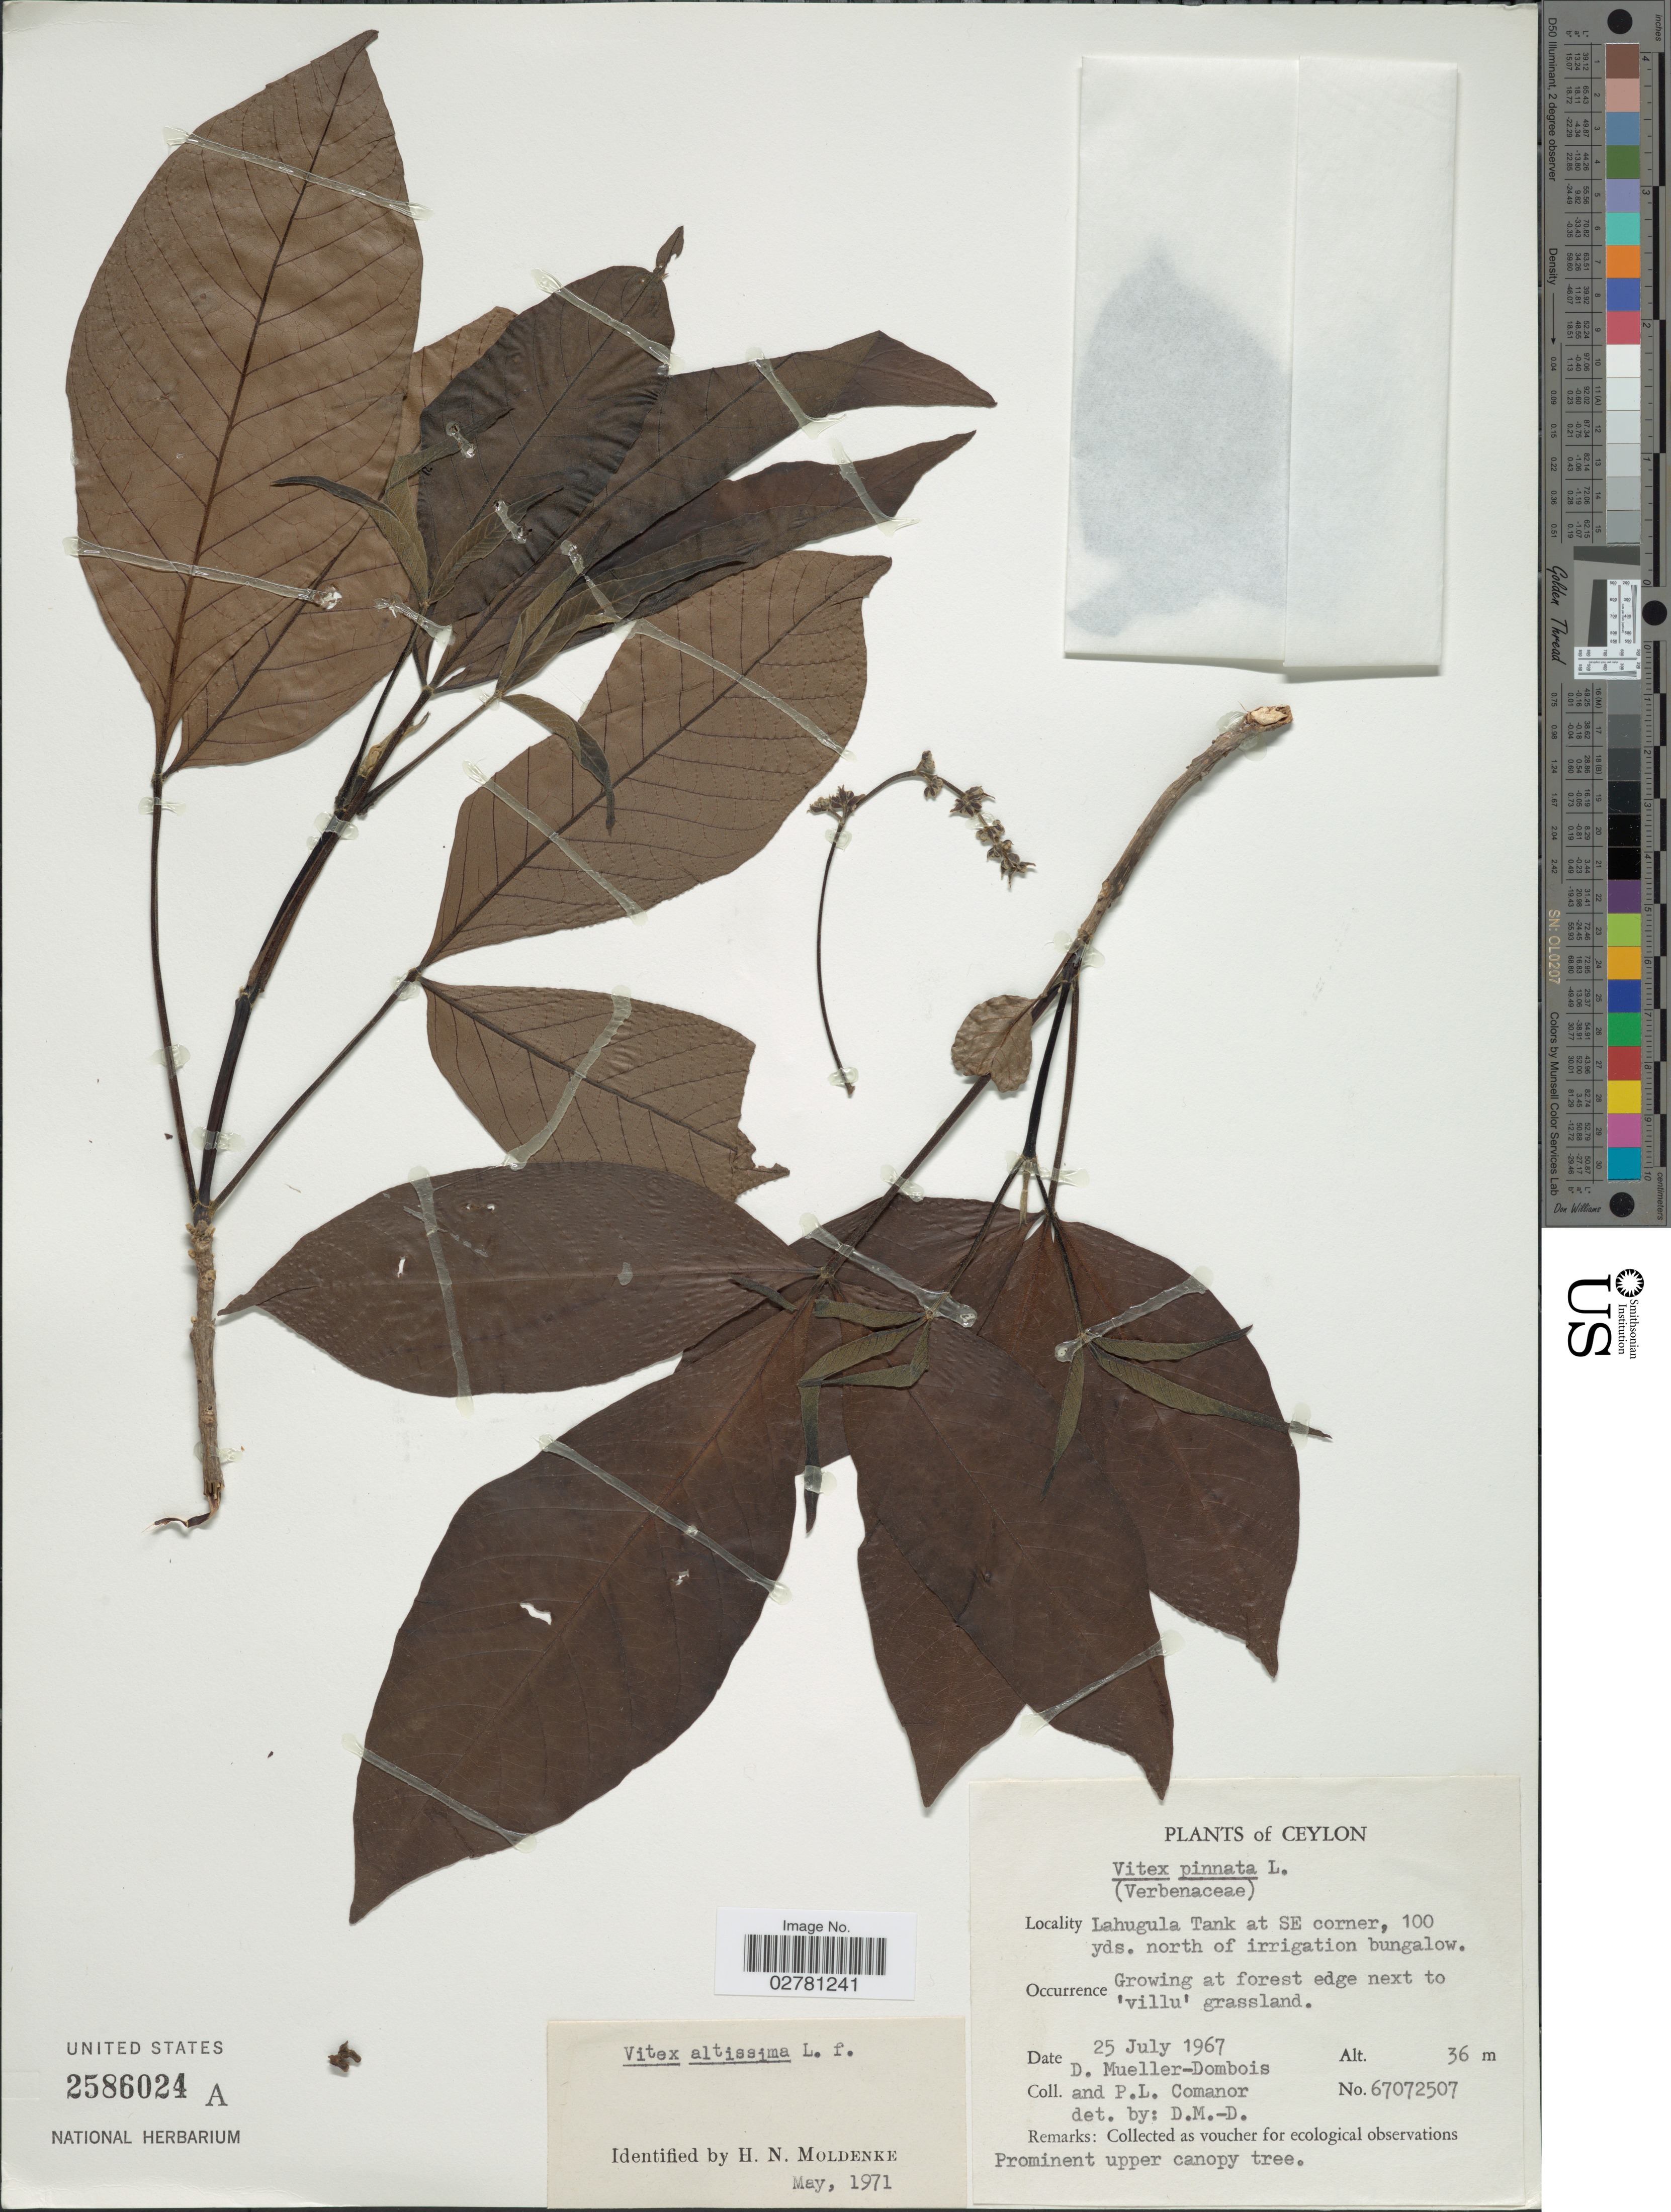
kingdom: Plantae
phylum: Tracheophyta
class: Magnoliopsida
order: Lamiales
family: Lamiaceae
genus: Vitex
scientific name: Vitex altissima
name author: L. f.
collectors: D. Mueller-Dombois & P. Comanor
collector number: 67072507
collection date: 1967-07-25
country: Sri Lanka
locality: Ceylon. Lahugula Tank at SE corner, 100 yds. north of irrigation bungalow.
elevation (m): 36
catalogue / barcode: US 2586024A